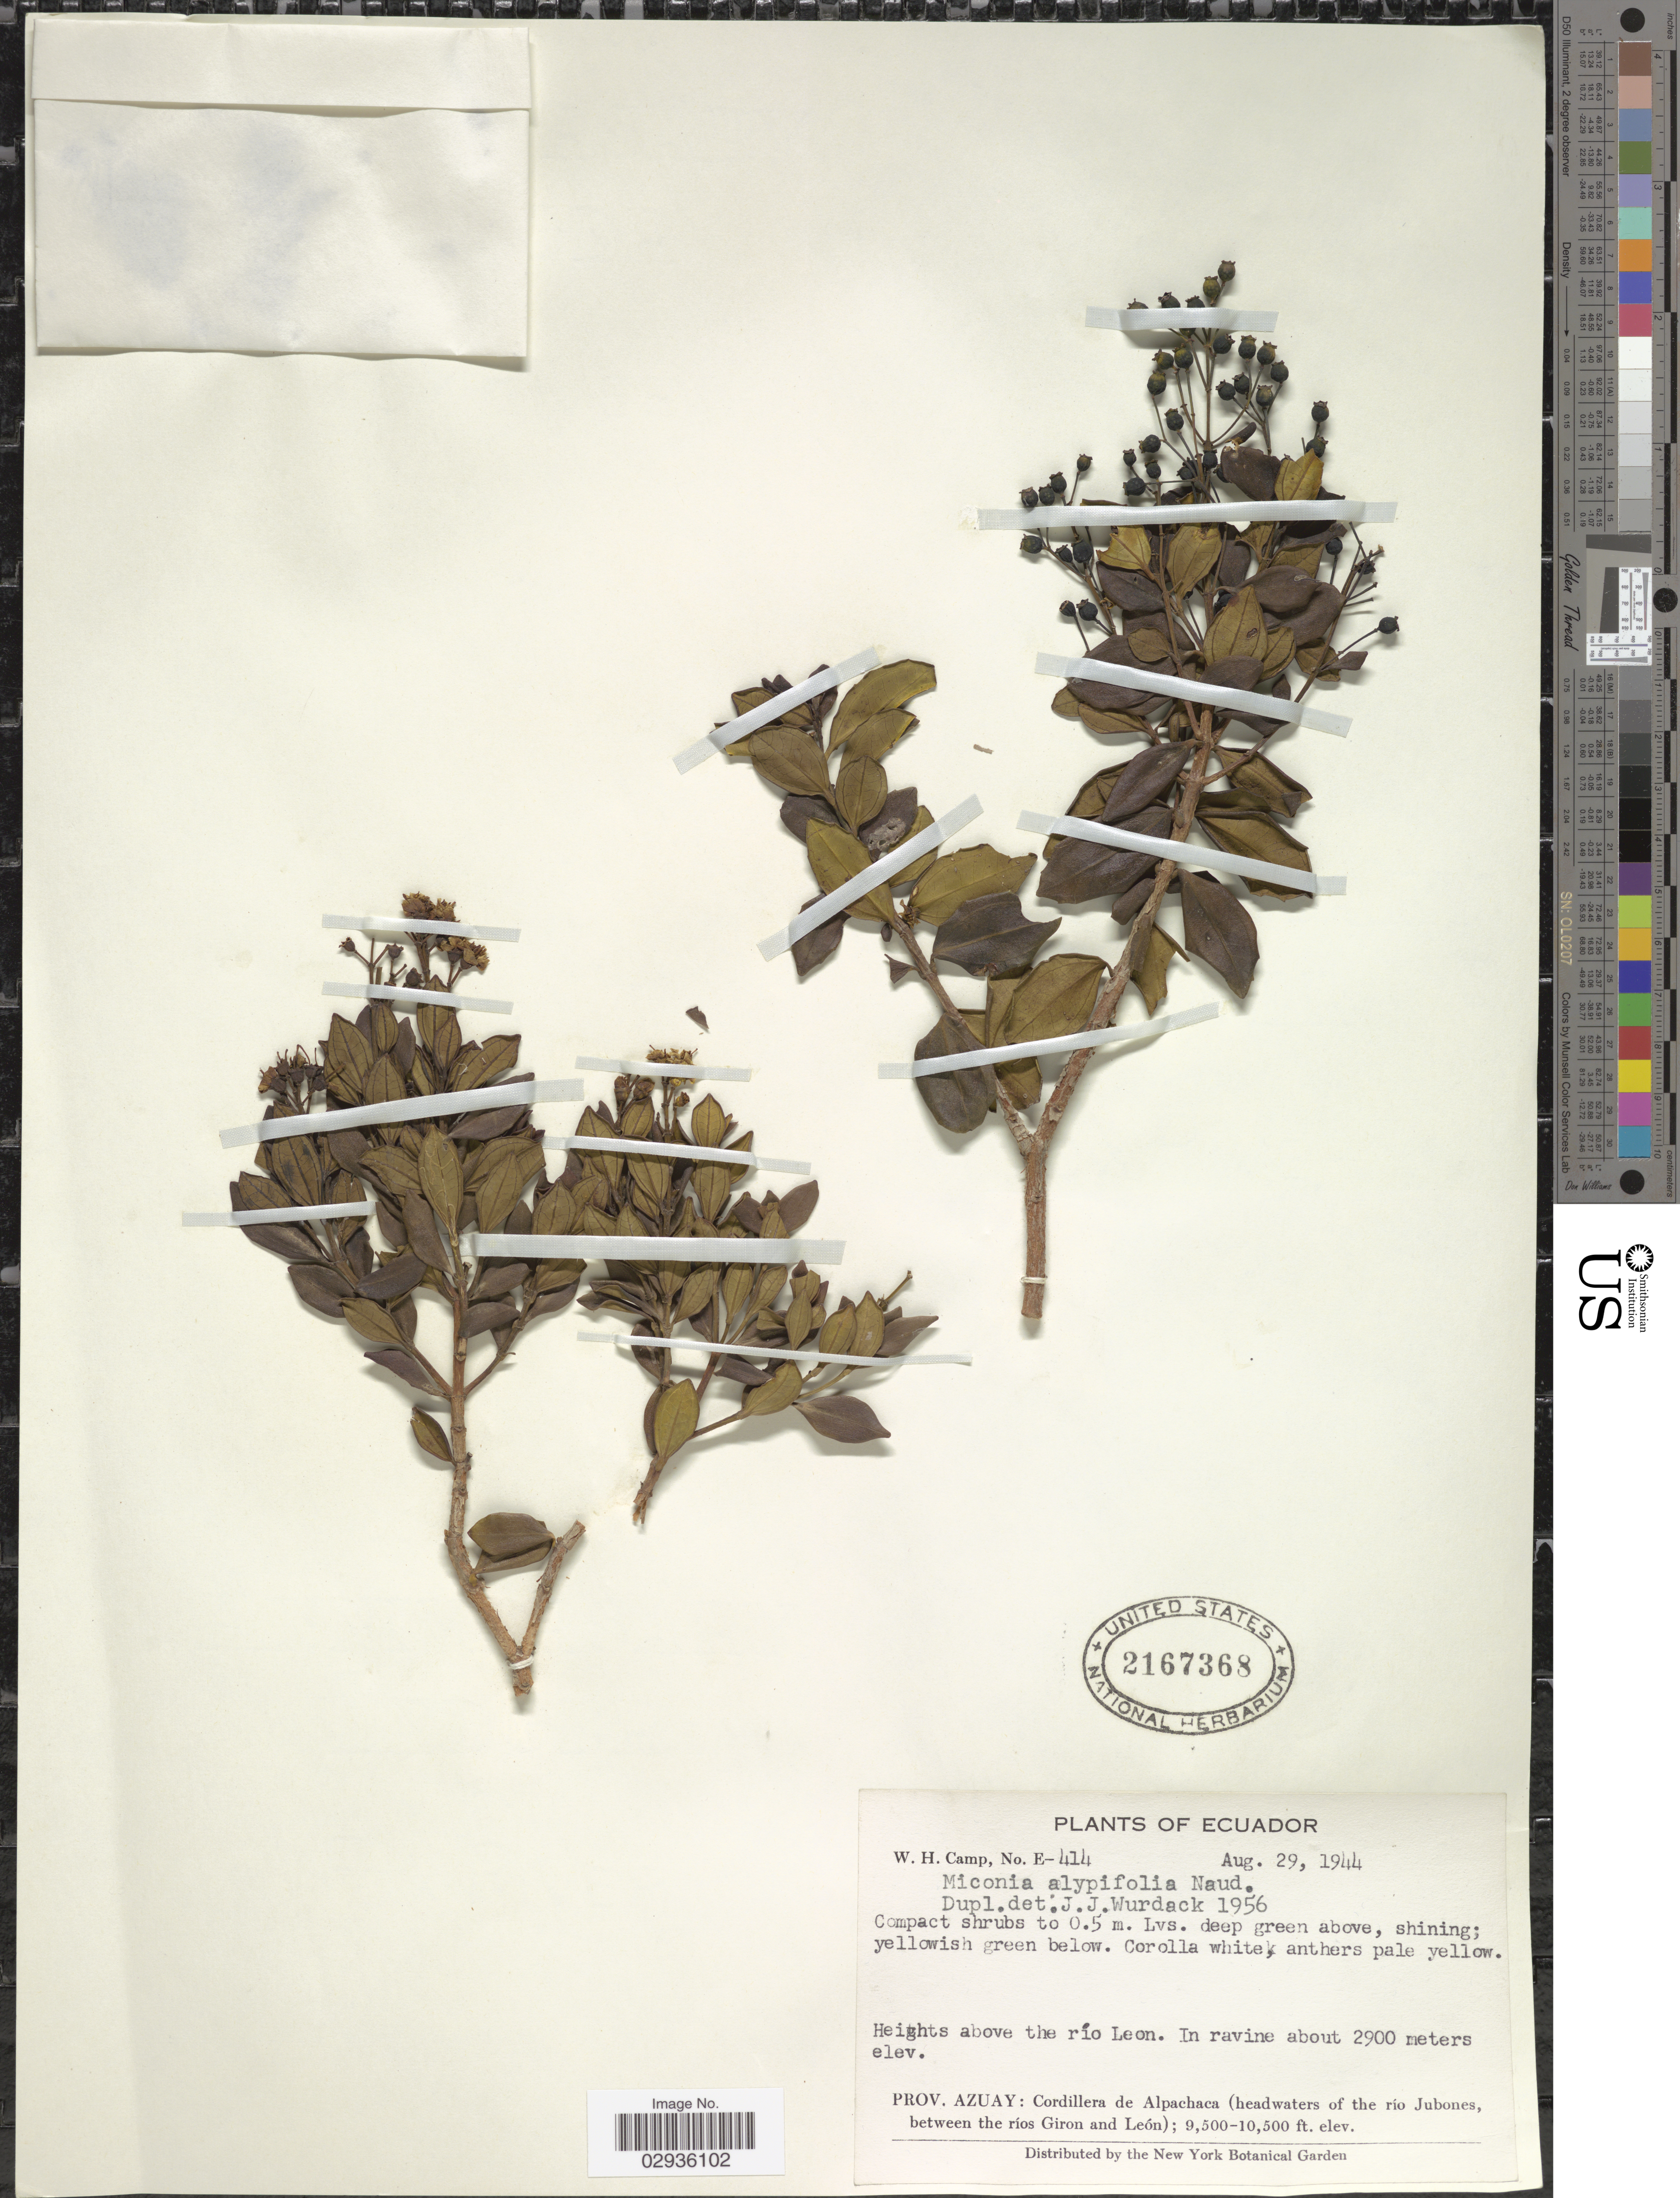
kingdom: Plantae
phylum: Tracheophyta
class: Magnoliopsida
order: Myrtales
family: Melastomataceae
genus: Miconia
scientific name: Miconia alypifolia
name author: Naudin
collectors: W. H. Camp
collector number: E-414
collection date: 1944-08-29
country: Ecuador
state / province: Azuay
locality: Cordillera de Alpachaca (headwaters of the río Jubones, between the ríos Giron and Léon).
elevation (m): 2896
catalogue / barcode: US 2167368